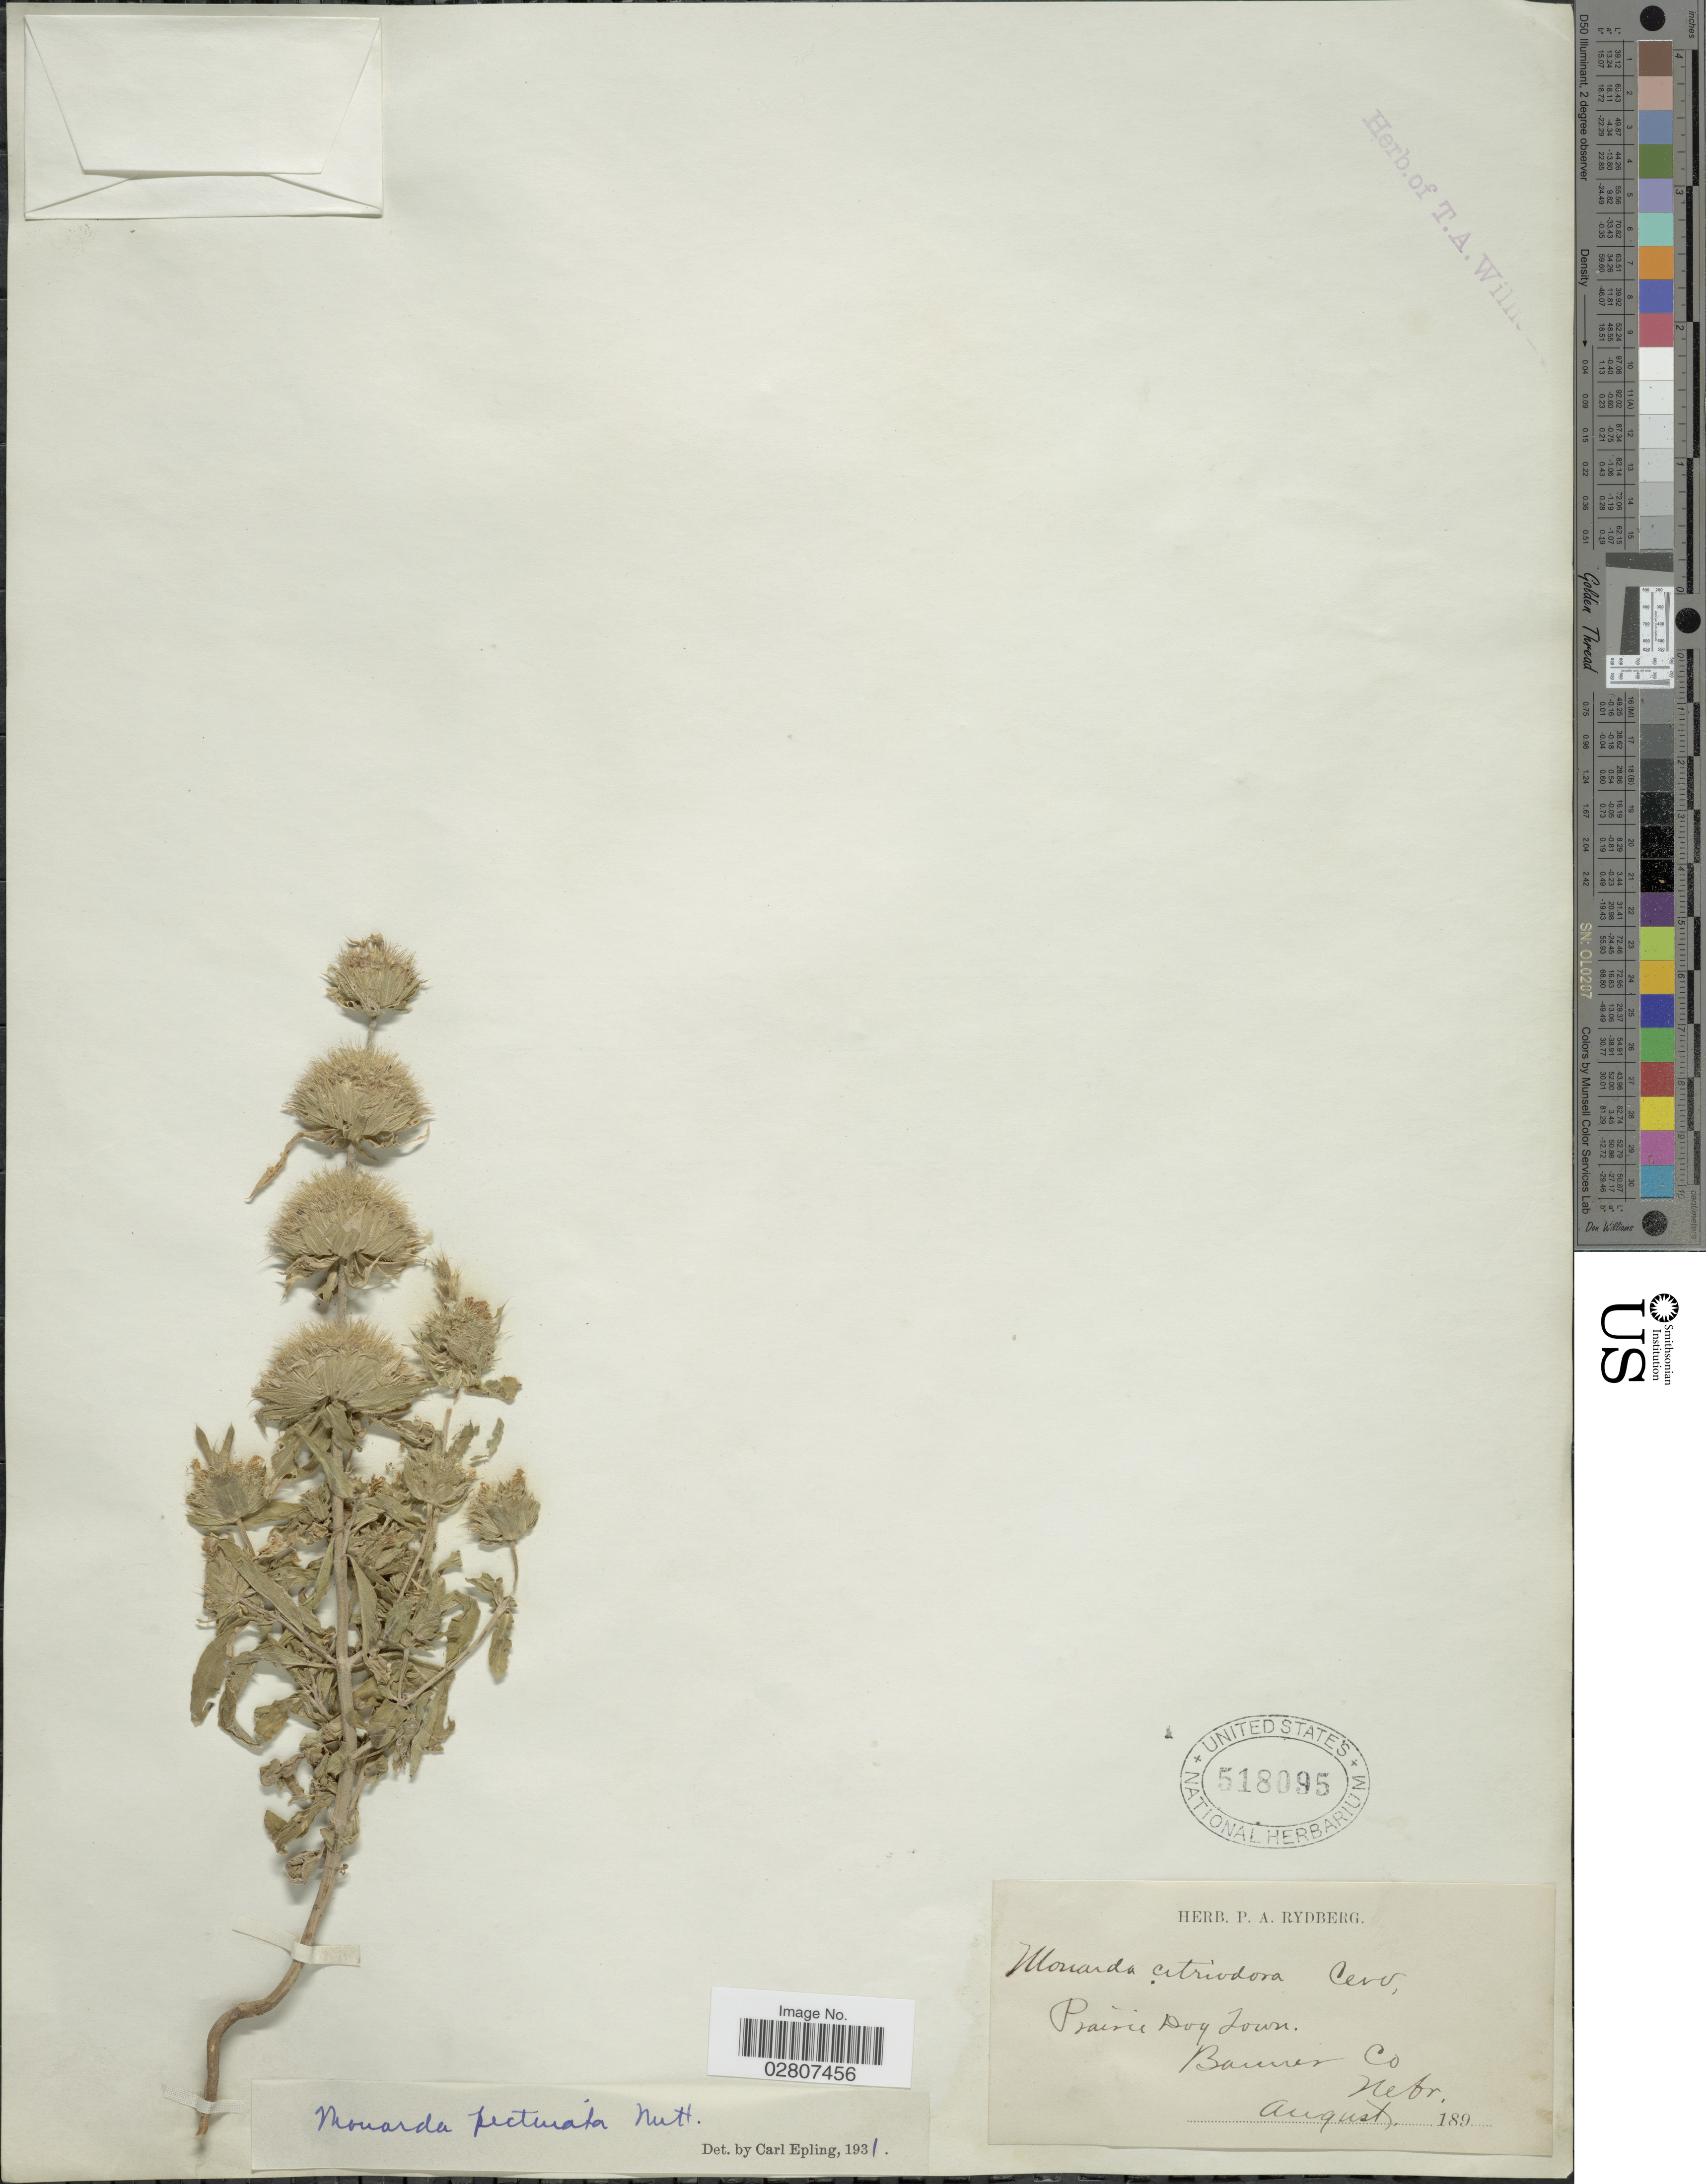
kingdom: Plantae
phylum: Tracheophyta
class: Magnoliopsida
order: Lamiales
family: Lamiaceae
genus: Monarda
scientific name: Monarda pectinata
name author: Nutt.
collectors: ex herb. P. A. Rydberg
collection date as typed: August 189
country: United States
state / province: Nebraska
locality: Prairie Dog Town. Banner Co. Nebr.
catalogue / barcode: US 518095